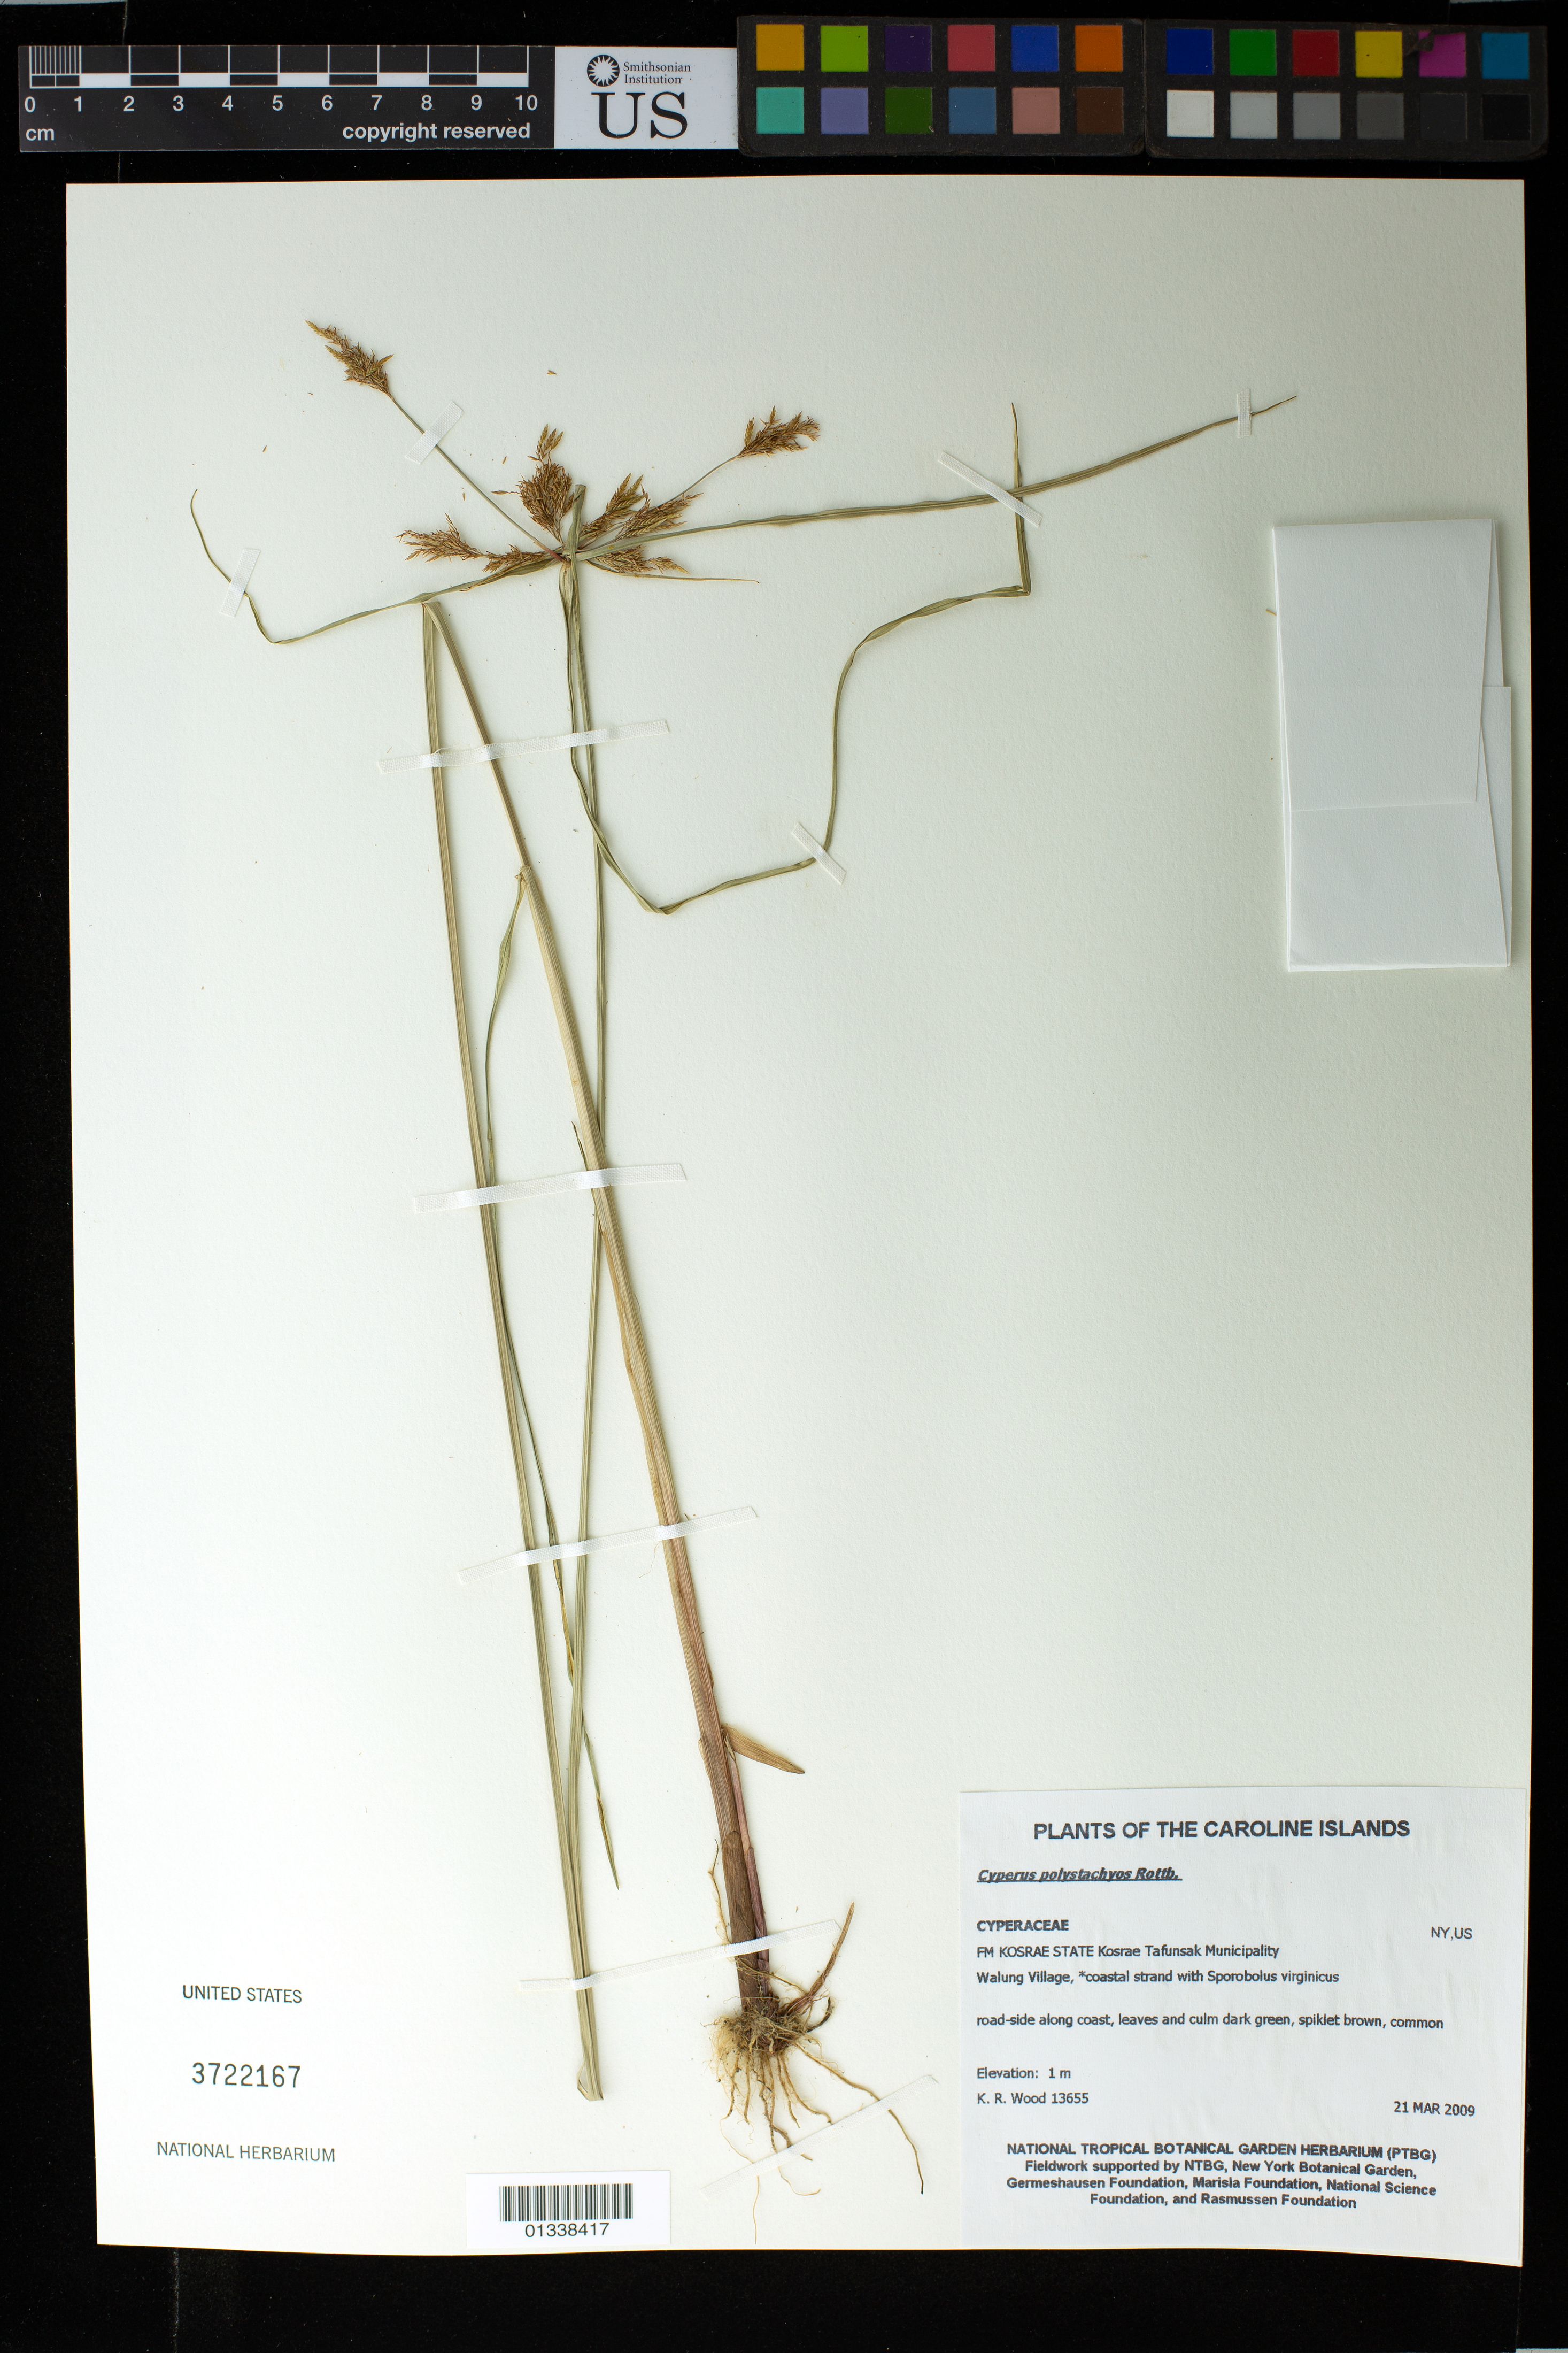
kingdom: Plantae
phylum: Tracheophyta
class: Liliopsida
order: Poales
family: Cyperaceae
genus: Cyperus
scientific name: Cyperus polystachyos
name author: Rottb.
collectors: K. R. Wood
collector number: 13655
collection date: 2009-03-21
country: Micronesia, Federated States of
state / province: Kosrae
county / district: Tafunsak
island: Kosrae [Kusaie]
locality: Walung Village, *coastal strand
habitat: Road-side along coast.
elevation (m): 1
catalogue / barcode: US 3722167